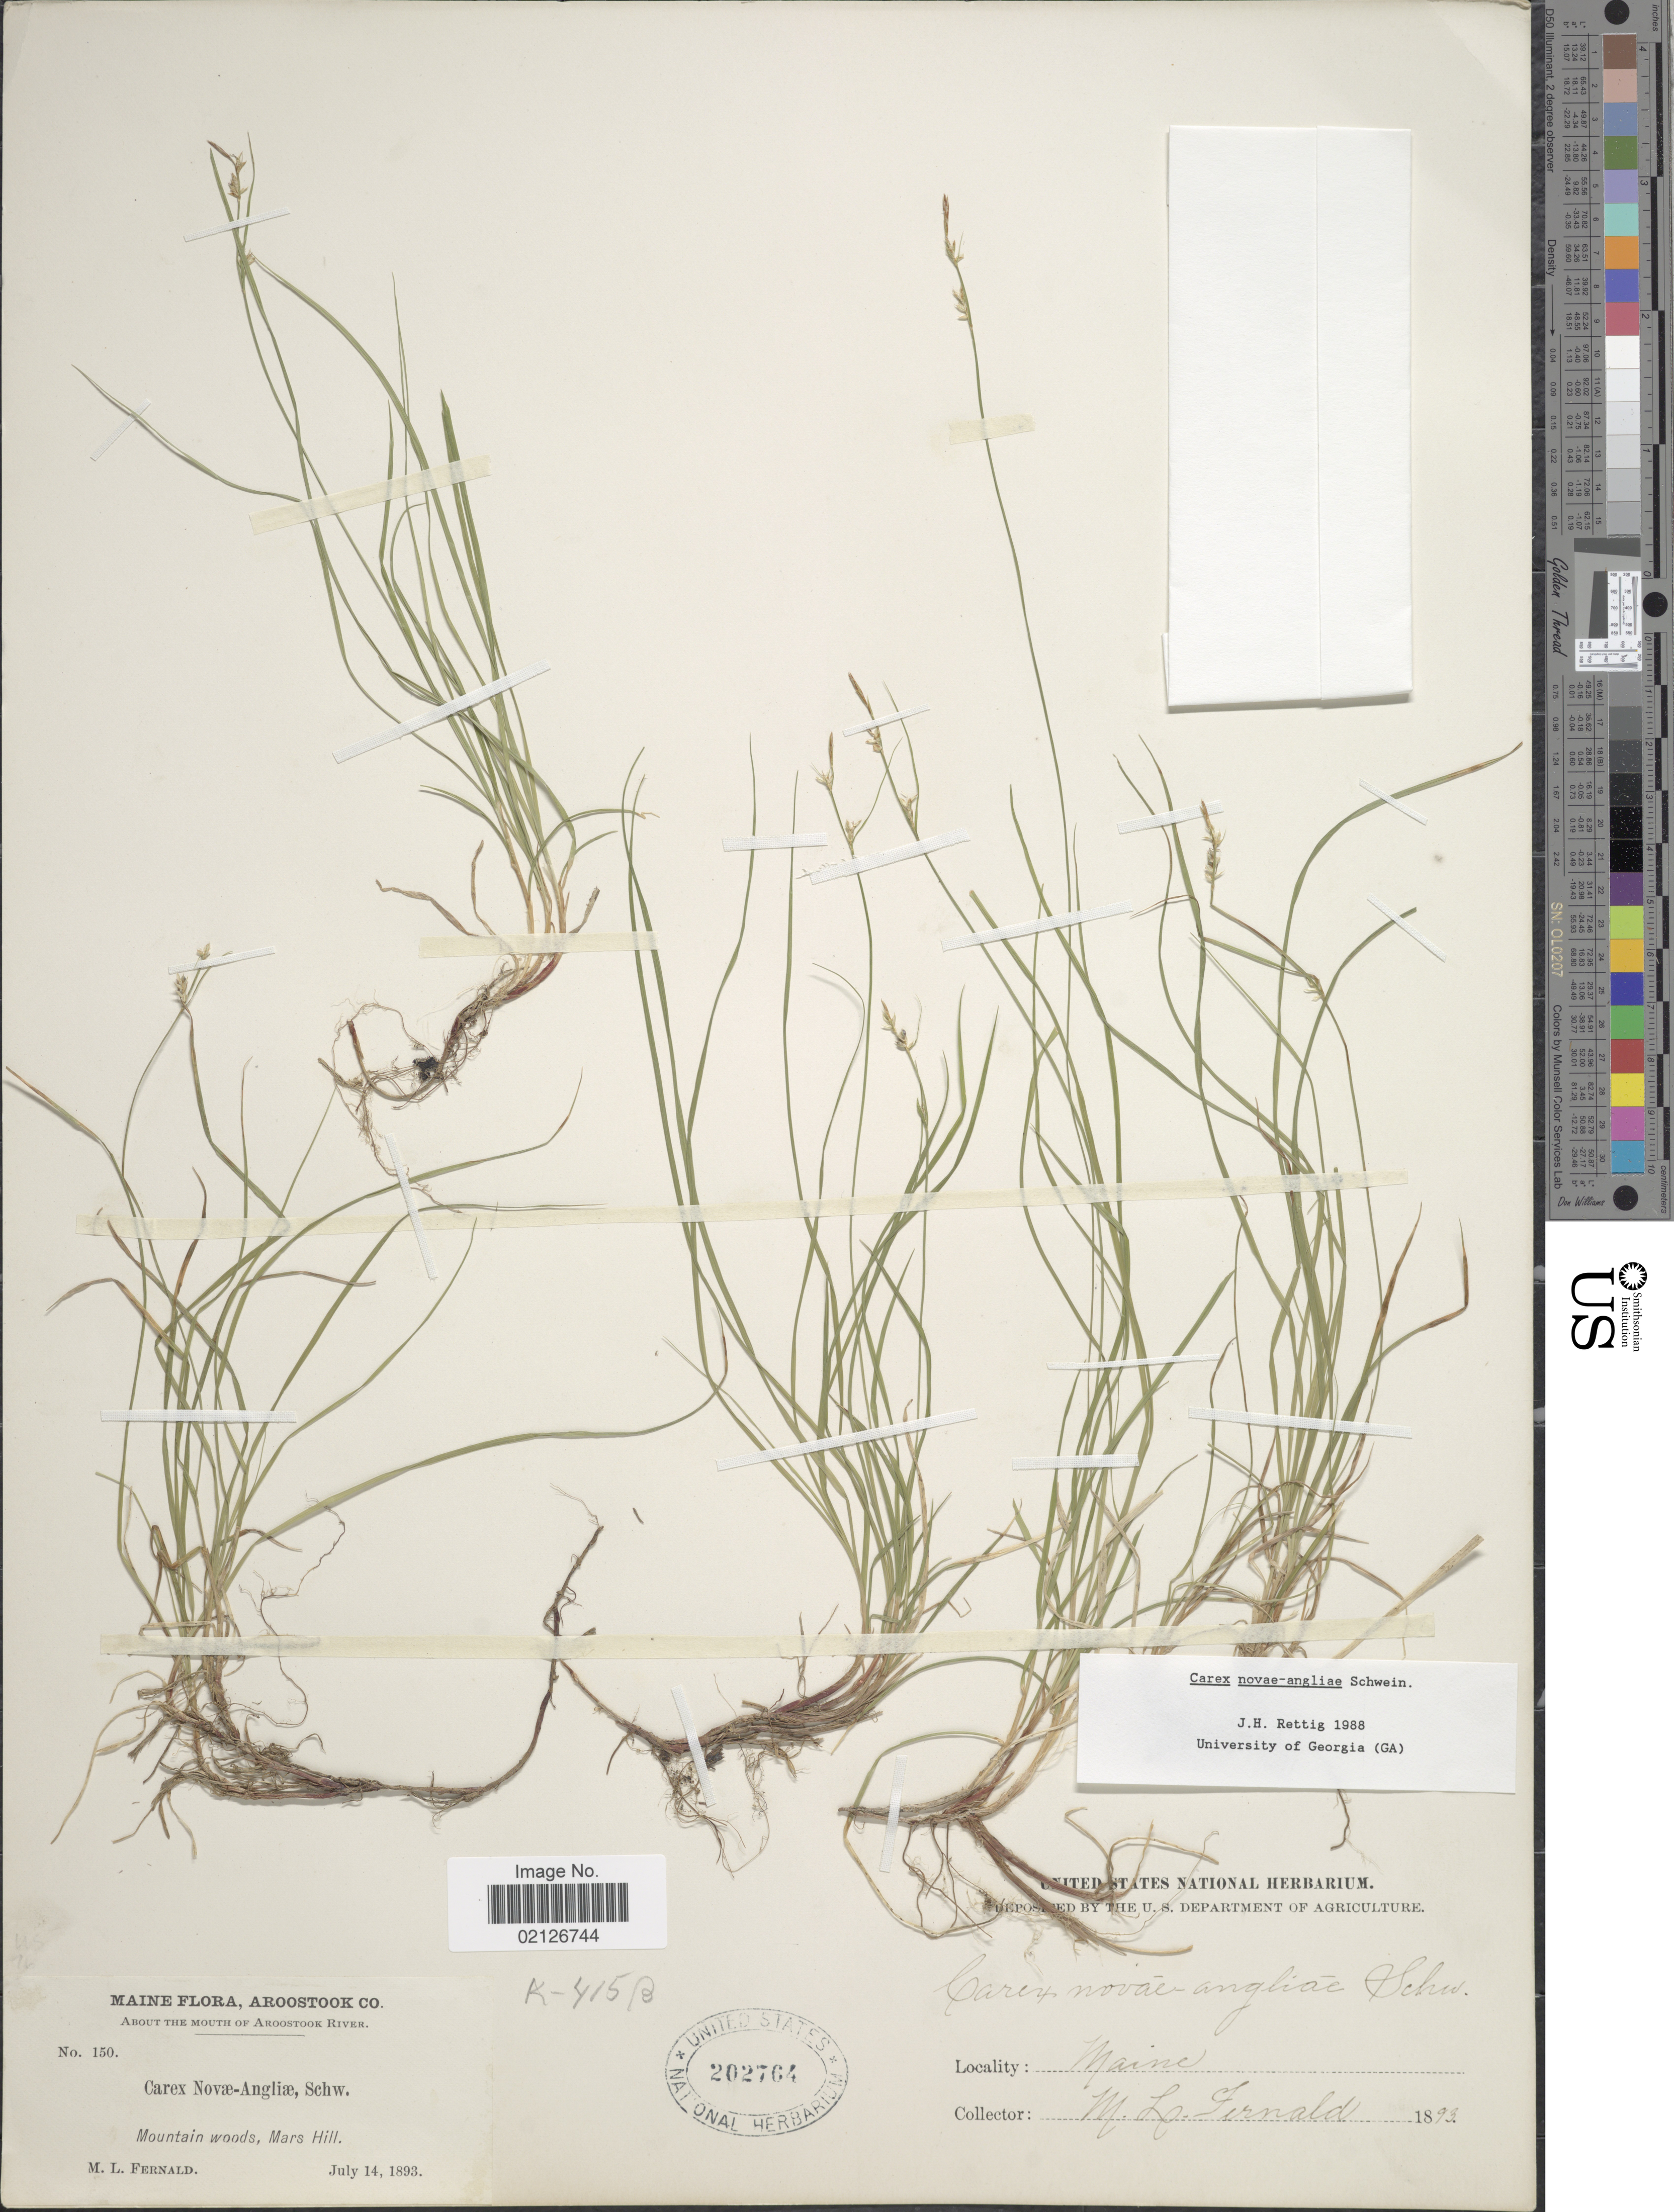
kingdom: Plantae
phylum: Tracheophyta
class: Liliopsida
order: Poales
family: Cyperaceae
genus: Carex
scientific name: Carex novae-angliae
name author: Schwein.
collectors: M. L. Fernald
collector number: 150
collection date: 1893-07-14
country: United States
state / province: Maine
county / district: Aroostook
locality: about the mouth of Aroostook River, mountain woods, Mars Hill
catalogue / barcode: US 202764